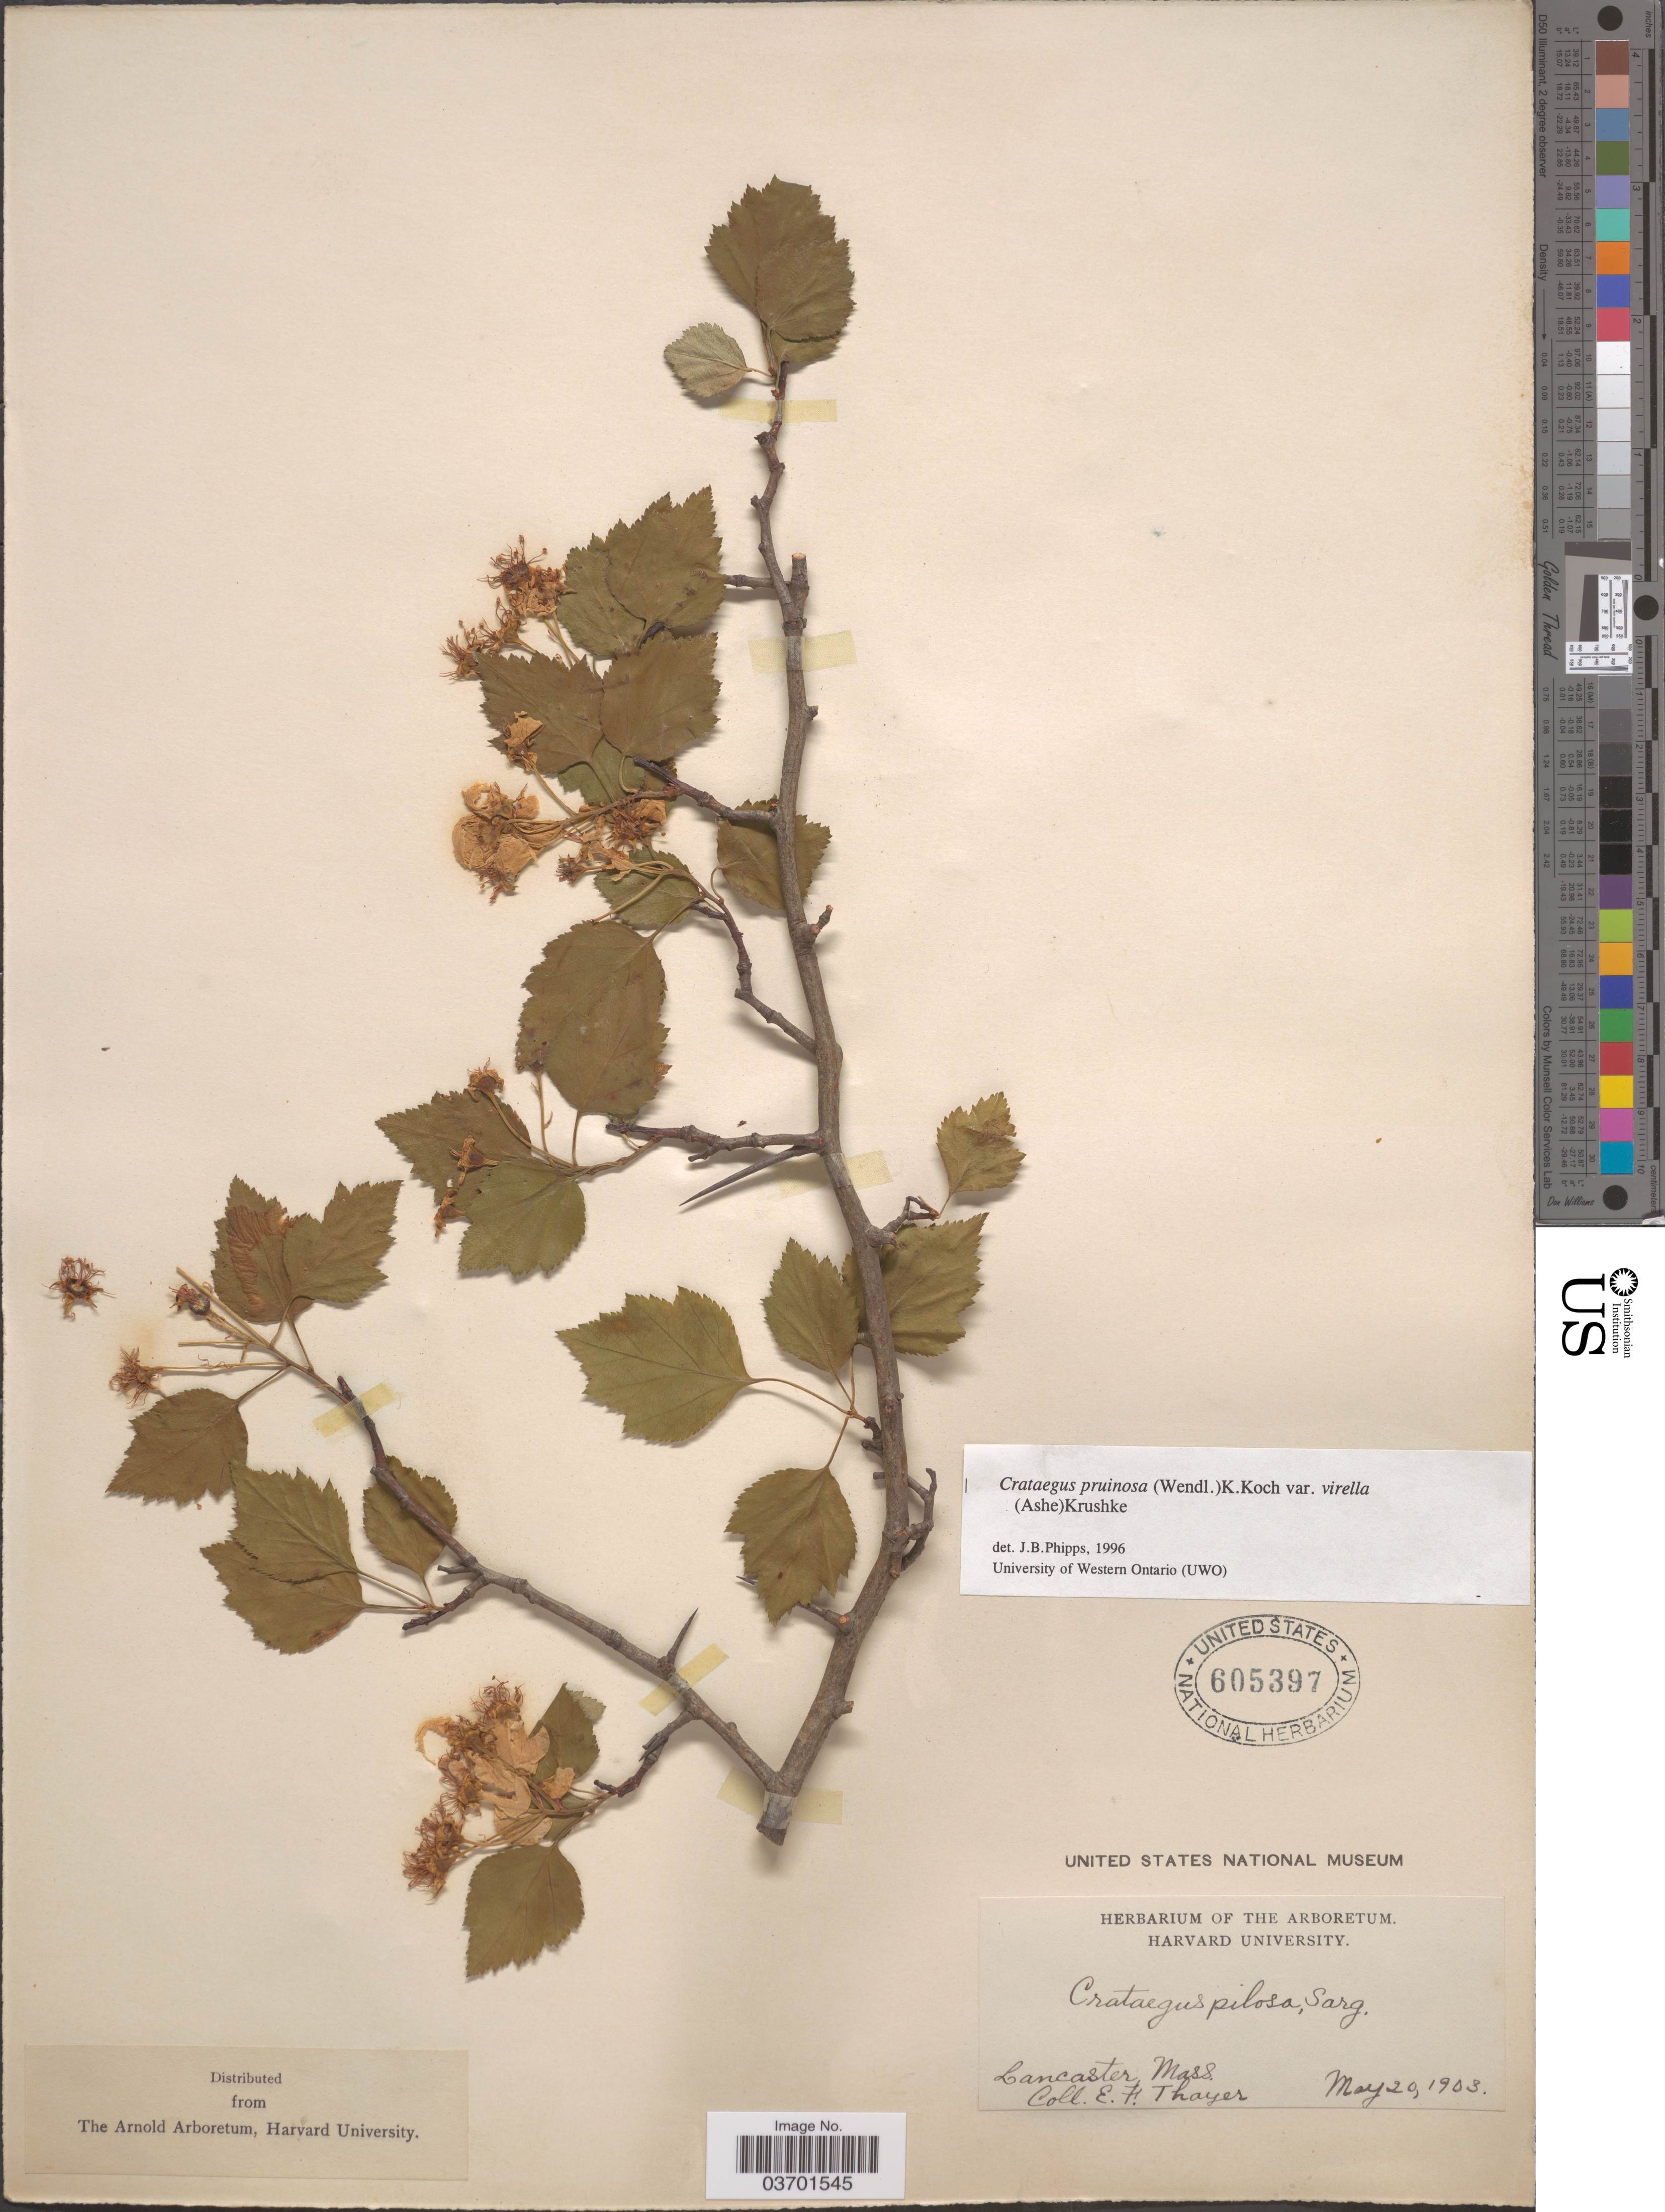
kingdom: Plantae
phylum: Tracheophyta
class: Magnoliopsida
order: Rosales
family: Rosaceae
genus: Crataegus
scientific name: Crataegus pruinosa var. virella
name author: (Ashe) Kruschke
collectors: E. Thayer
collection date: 1903-05-20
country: United States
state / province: Massachusetts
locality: Lancaster.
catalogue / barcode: US 605397